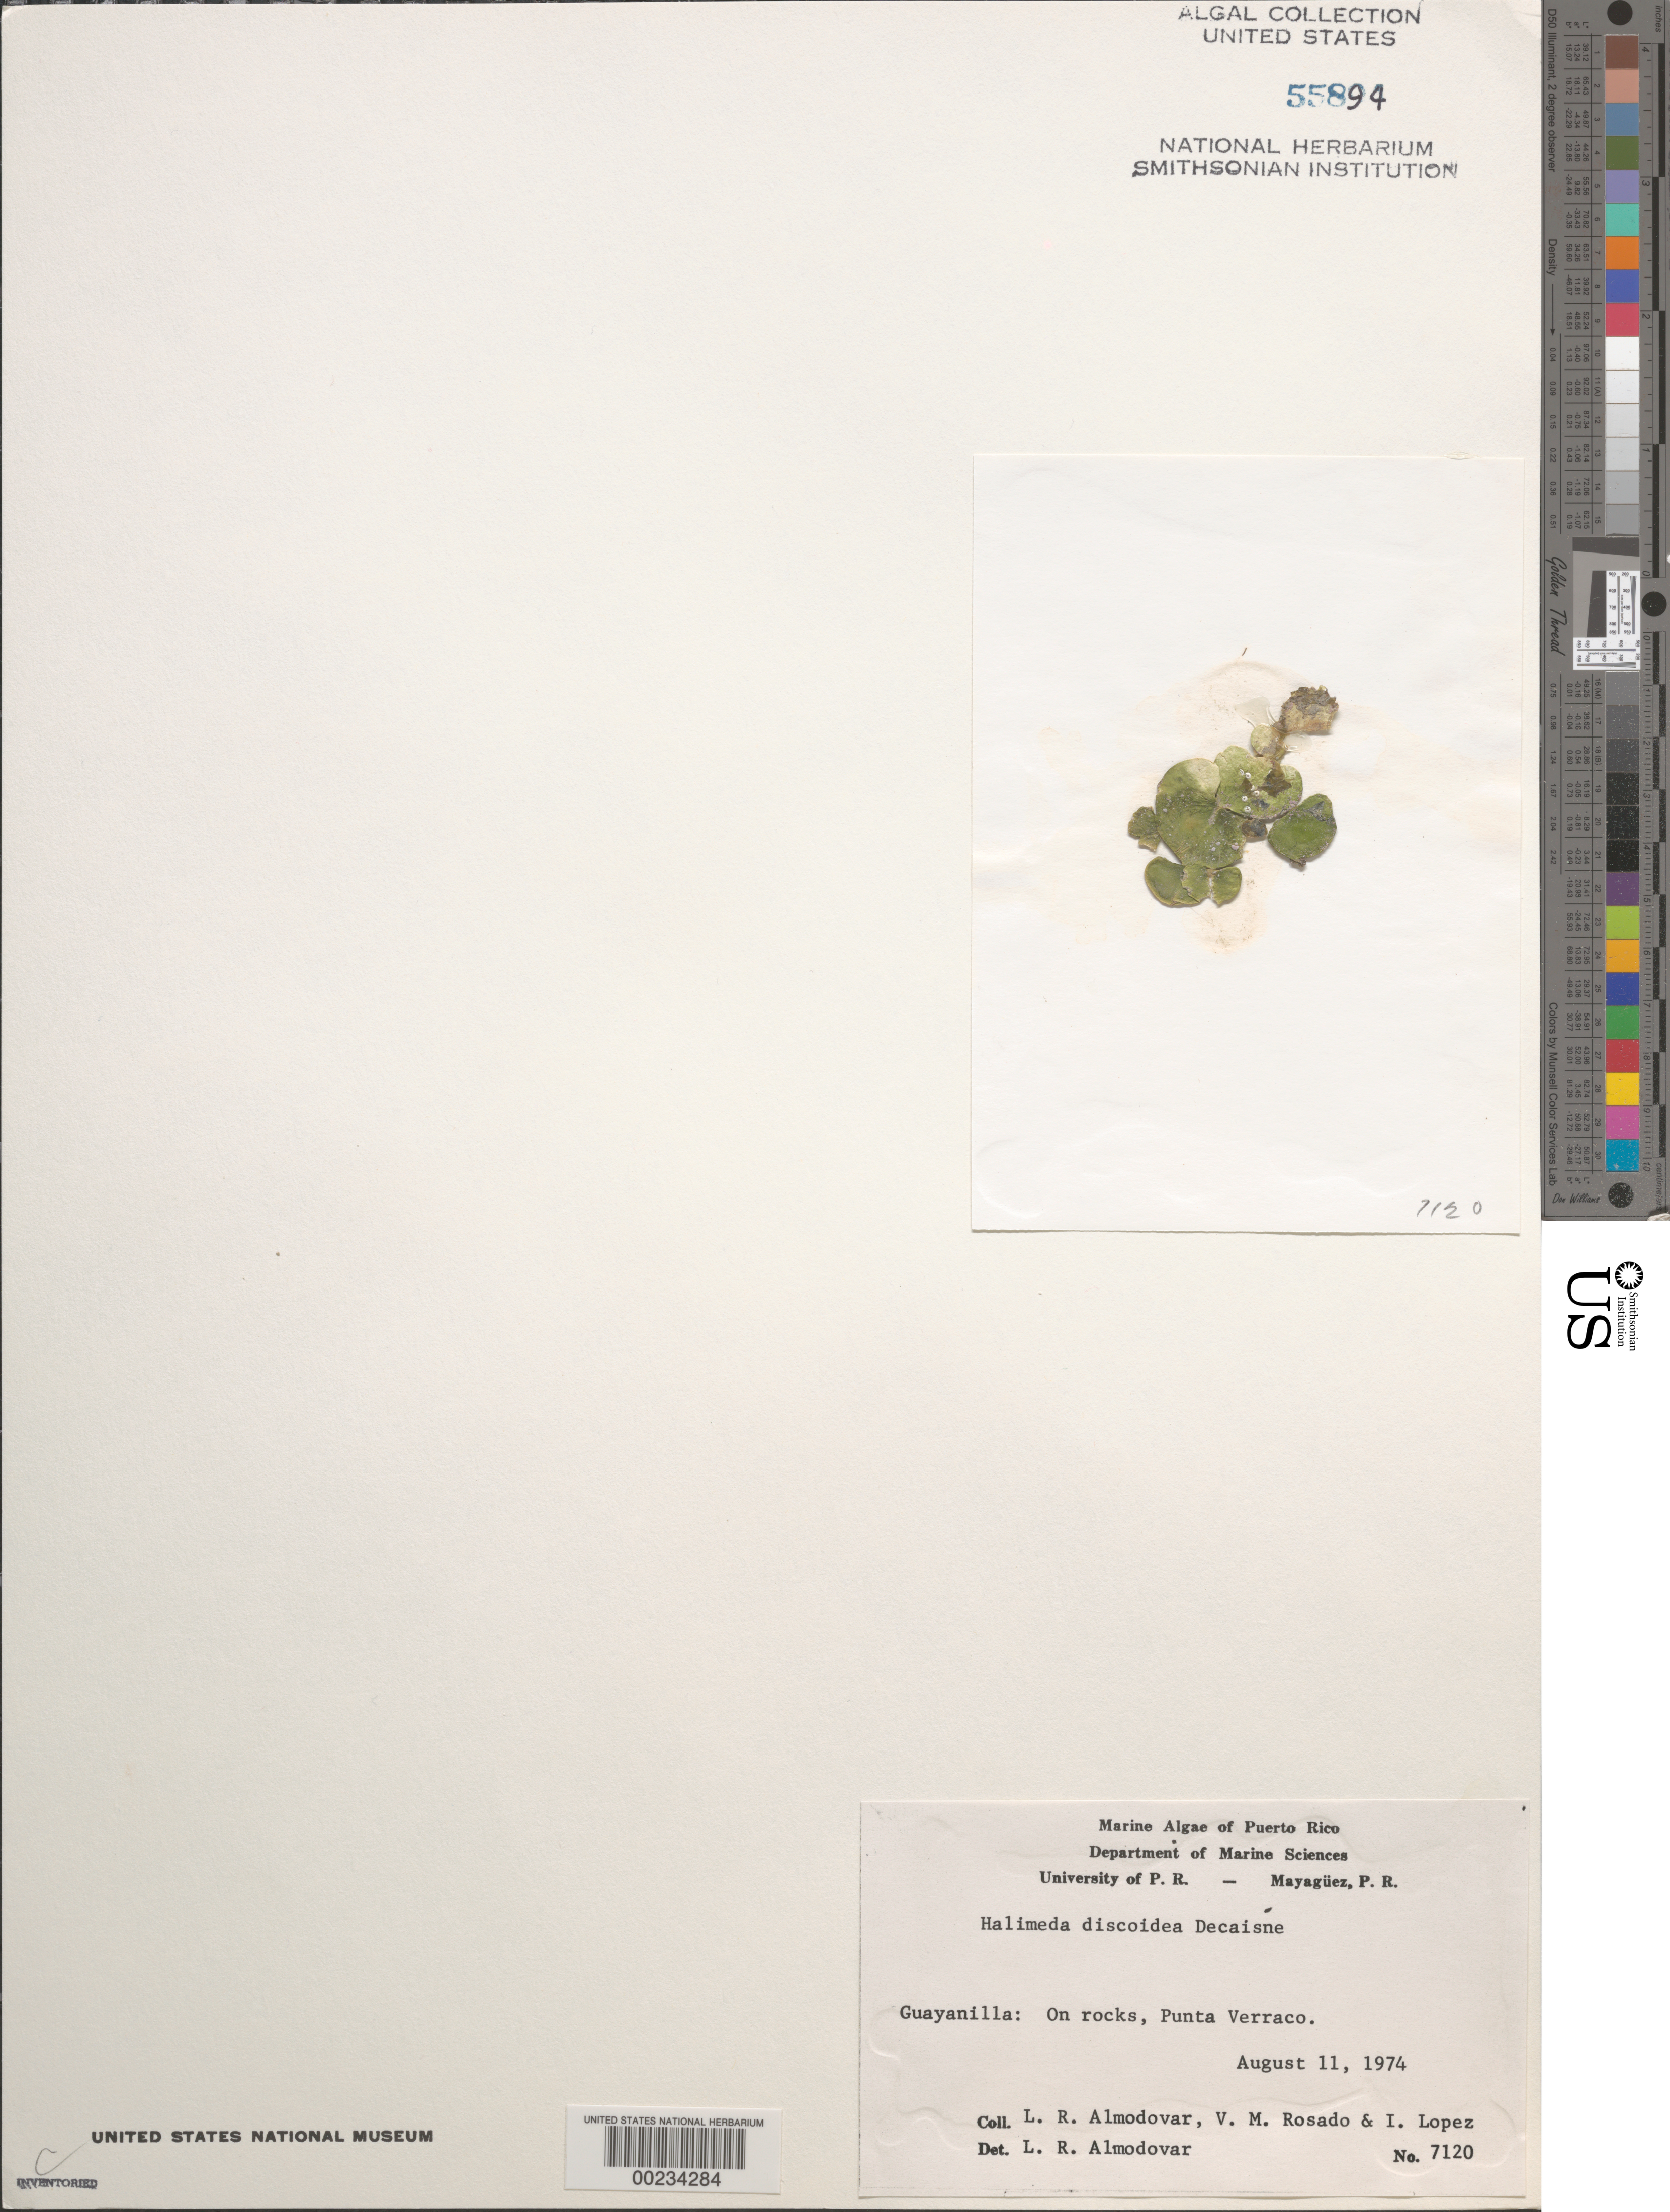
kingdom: Plantae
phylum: Chlorophyta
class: Ulvophyceae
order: Bryopsidales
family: Halimedaceae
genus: Halimeda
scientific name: Halimeda discoidea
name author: Decne.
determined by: Almodovar, L. R.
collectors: L. Almodovar, V. Rosado & I. Lopéz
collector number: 7120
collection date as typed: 11 Aug 1974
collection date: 1974-08-11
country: Puerto Rico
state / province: Guayanilla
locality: Punta verraco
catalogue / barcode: US 55894